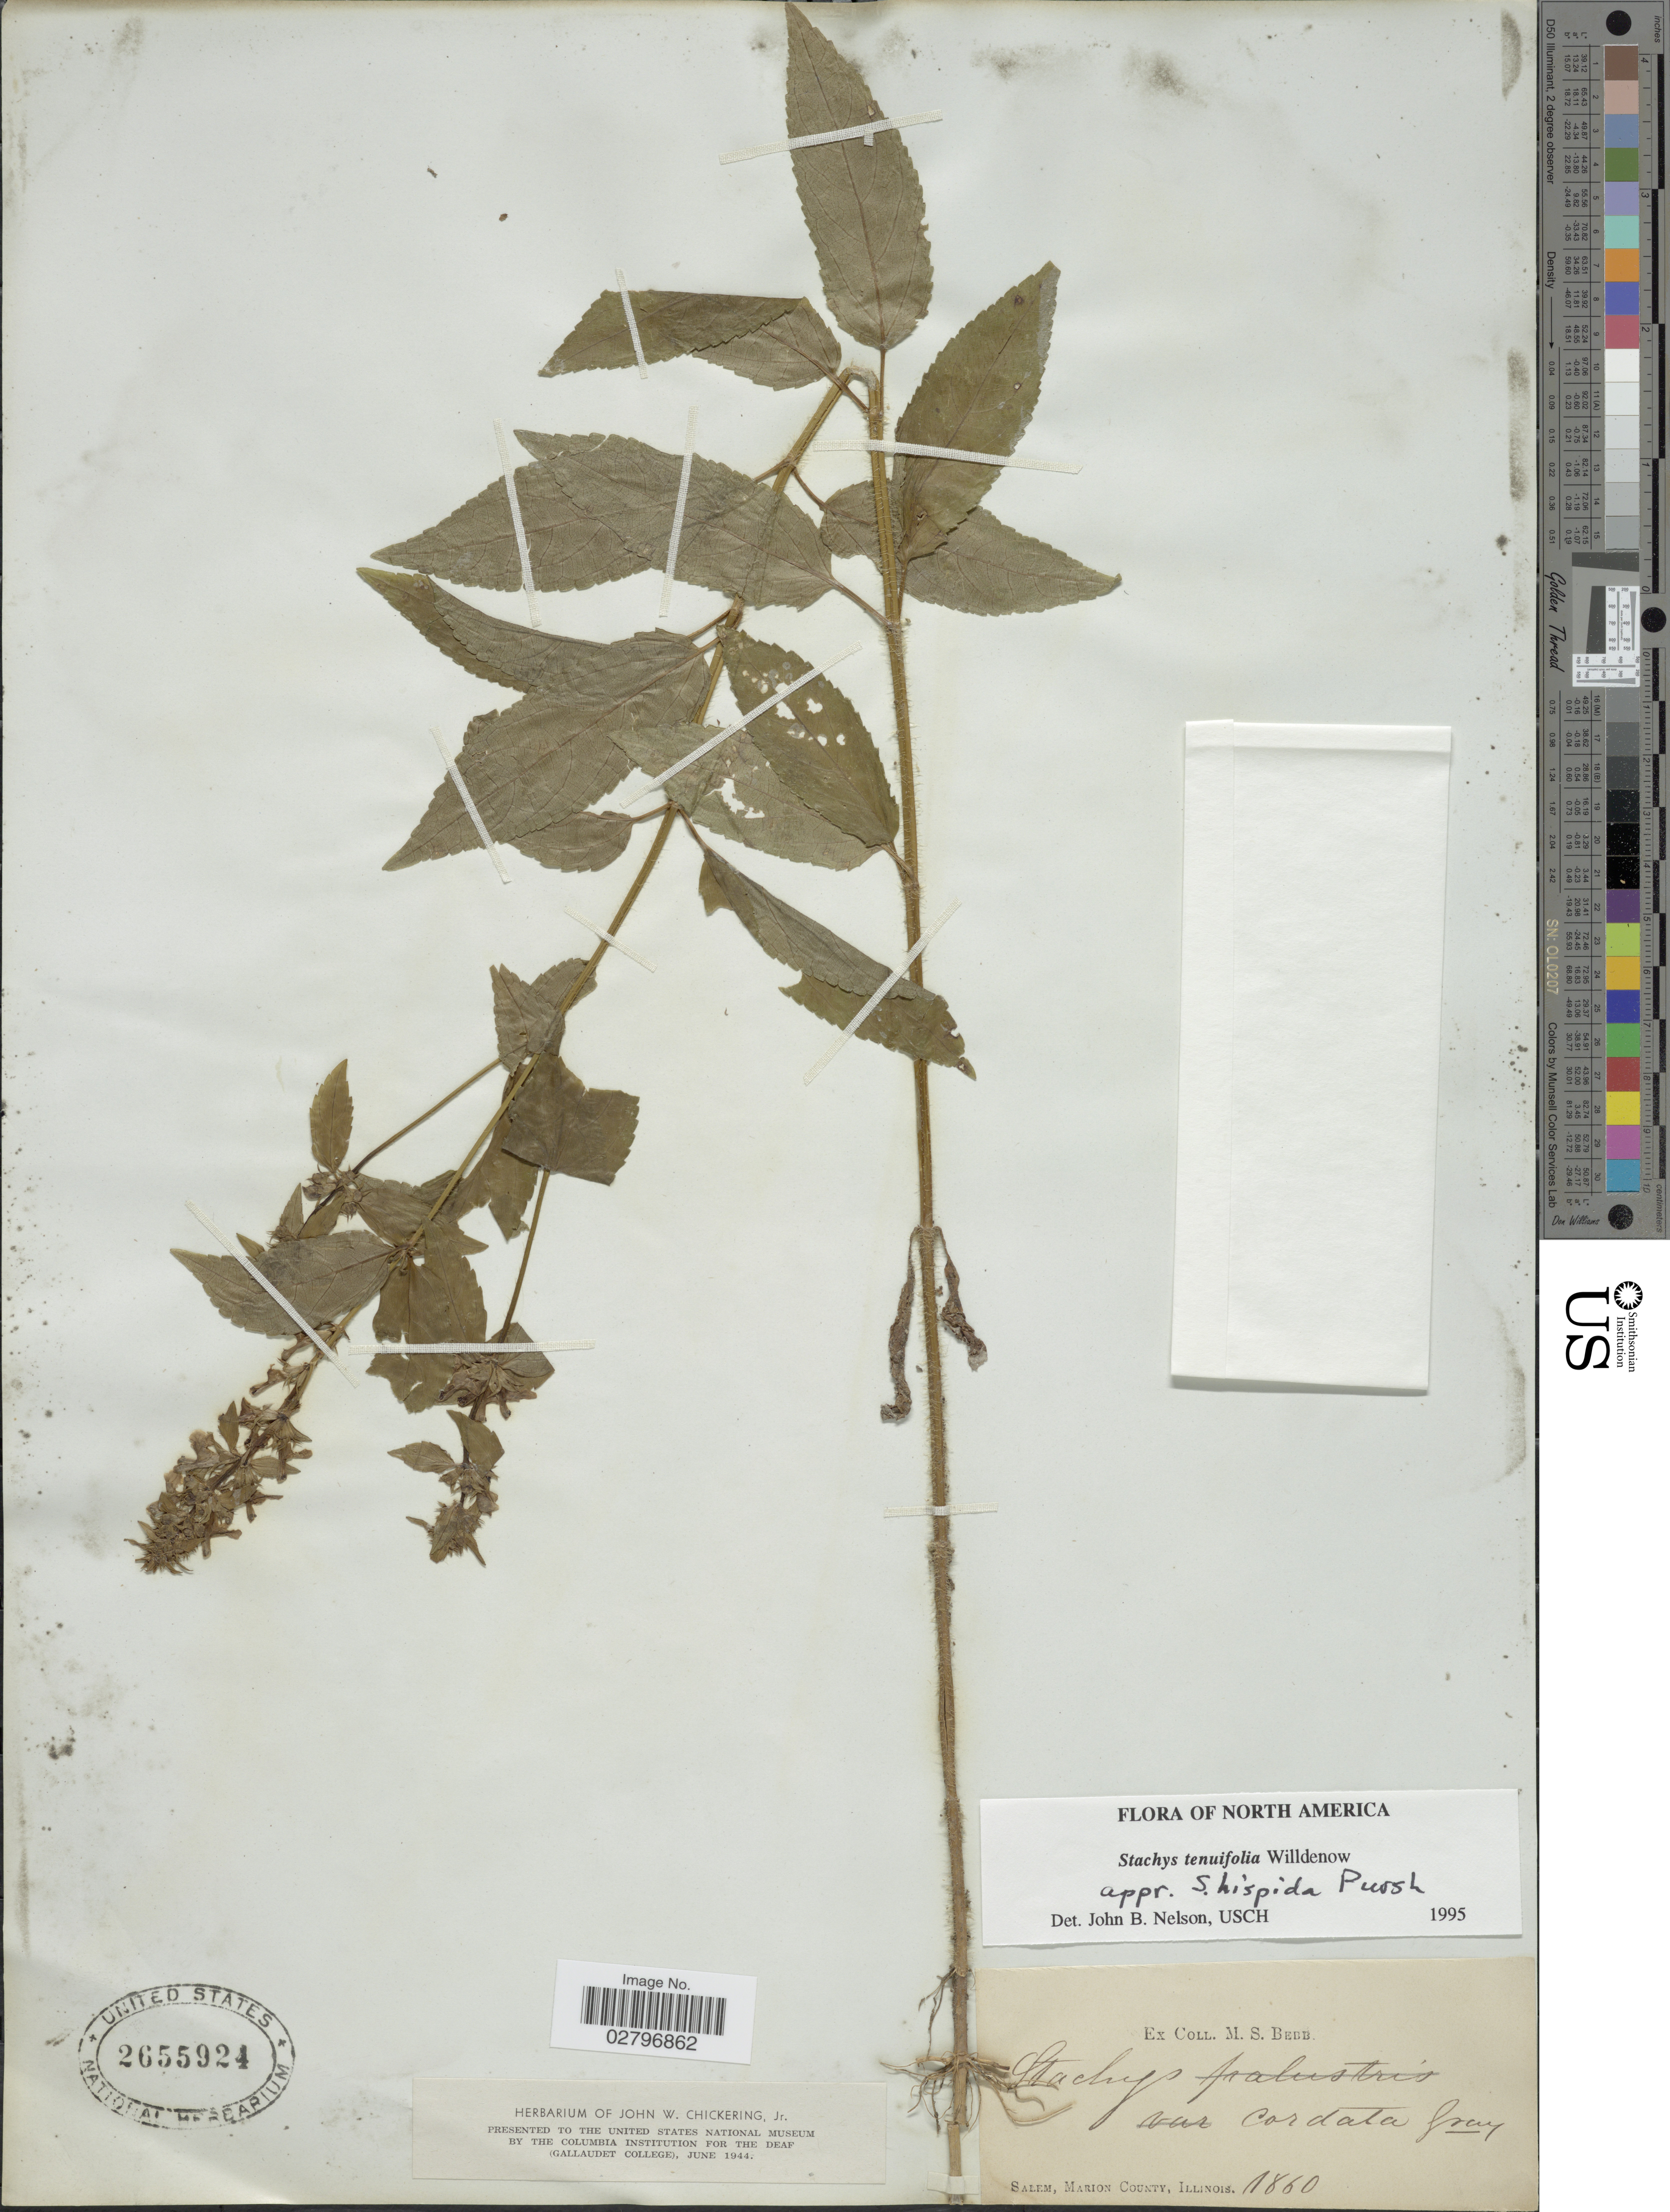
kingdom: Plantae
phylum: Tracheophyta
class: Magnoliopsida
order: Lamiales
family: Lamiaceae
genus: Stachys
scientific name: Stachys tenuifolia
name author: Willd.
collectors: ex Herb. M. S. Bebb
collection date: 1860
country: United States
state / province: Illinois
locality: Salem, Marion County.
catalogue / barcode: US 2655924